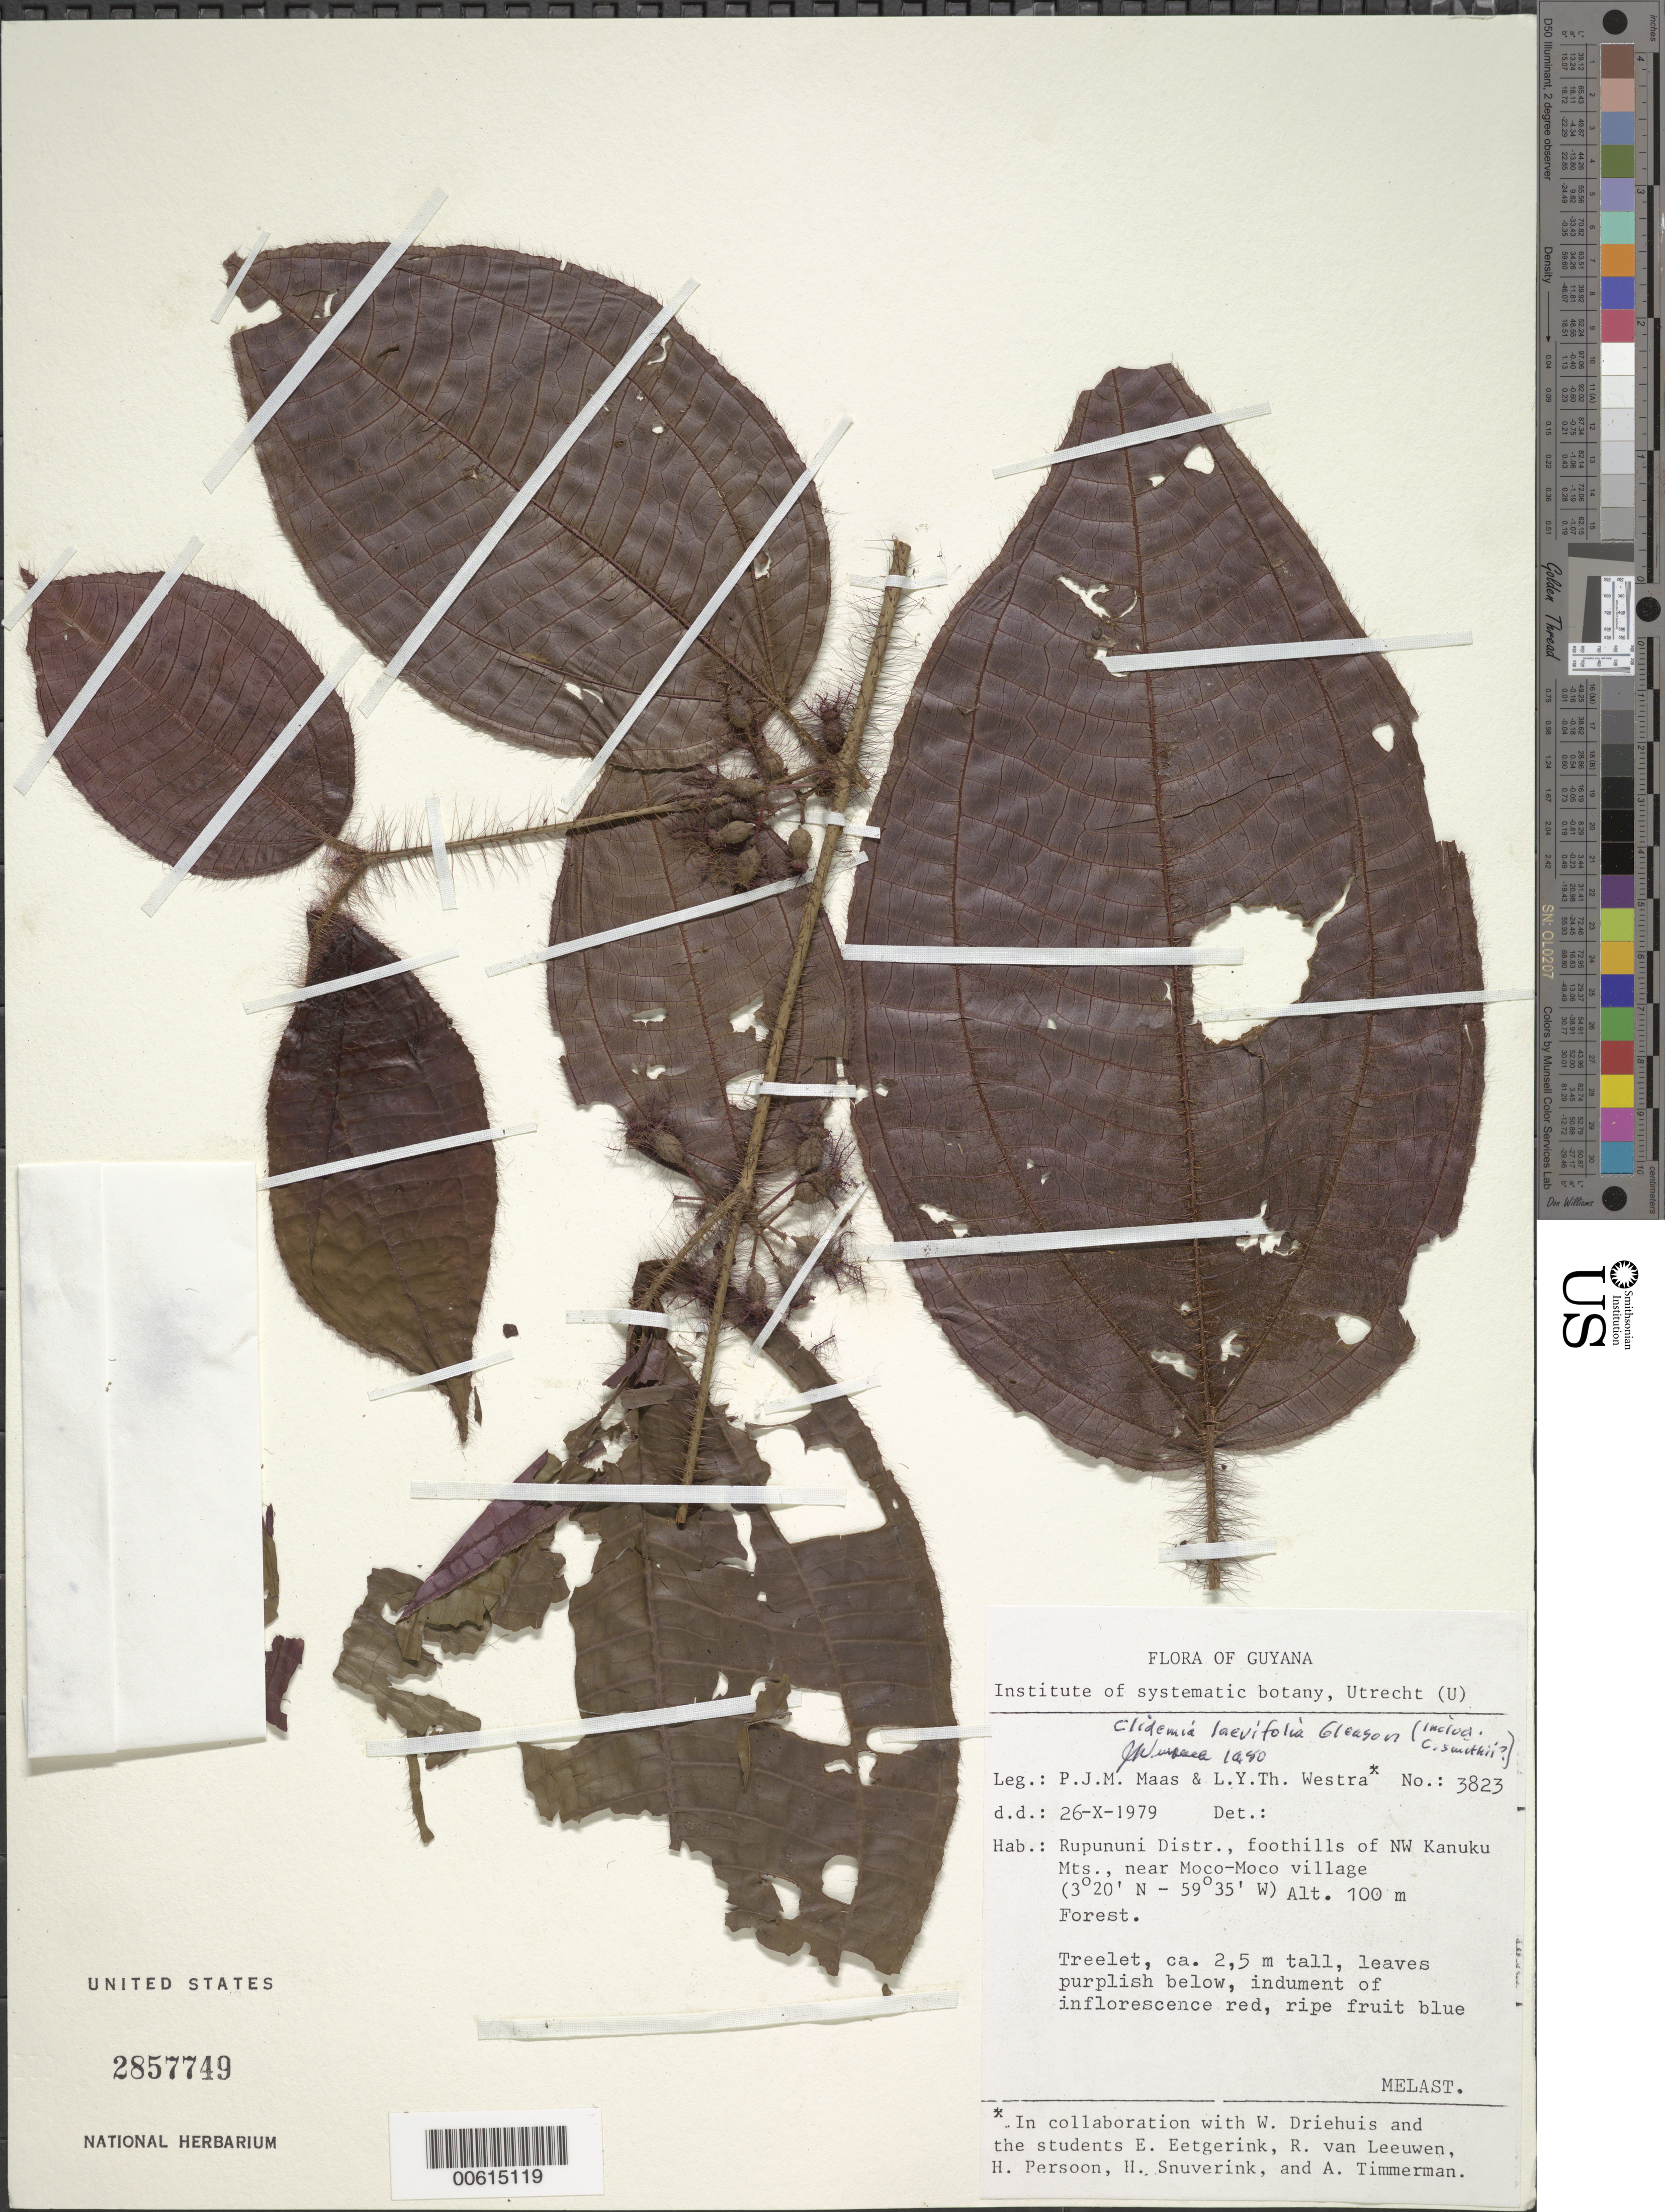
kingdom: Plantae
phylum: Tracheophyta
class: Magnoliopsida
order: Myrtales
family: Melastomataceae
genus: Clidemia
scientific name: Clidemia laevifolia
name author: Gleason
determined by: Wurdack, John J., (US), US (UNITED STATES)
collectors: P. Maas, L. Y. T. Westra, W. Driehuis, E. Eetgerink, R. van Leeuwen, H. Persoon, J. H. Snuverink & A. Timmerman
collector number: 3823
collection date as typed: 26-Oct-79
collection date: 1979-10-26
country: Guyana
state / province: U. Takutu-U. Essequibo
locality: Moco-Moco village, vic; foothills of NW Kanuku Mts.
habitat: Forest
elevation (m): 100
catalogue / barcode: US 2857749